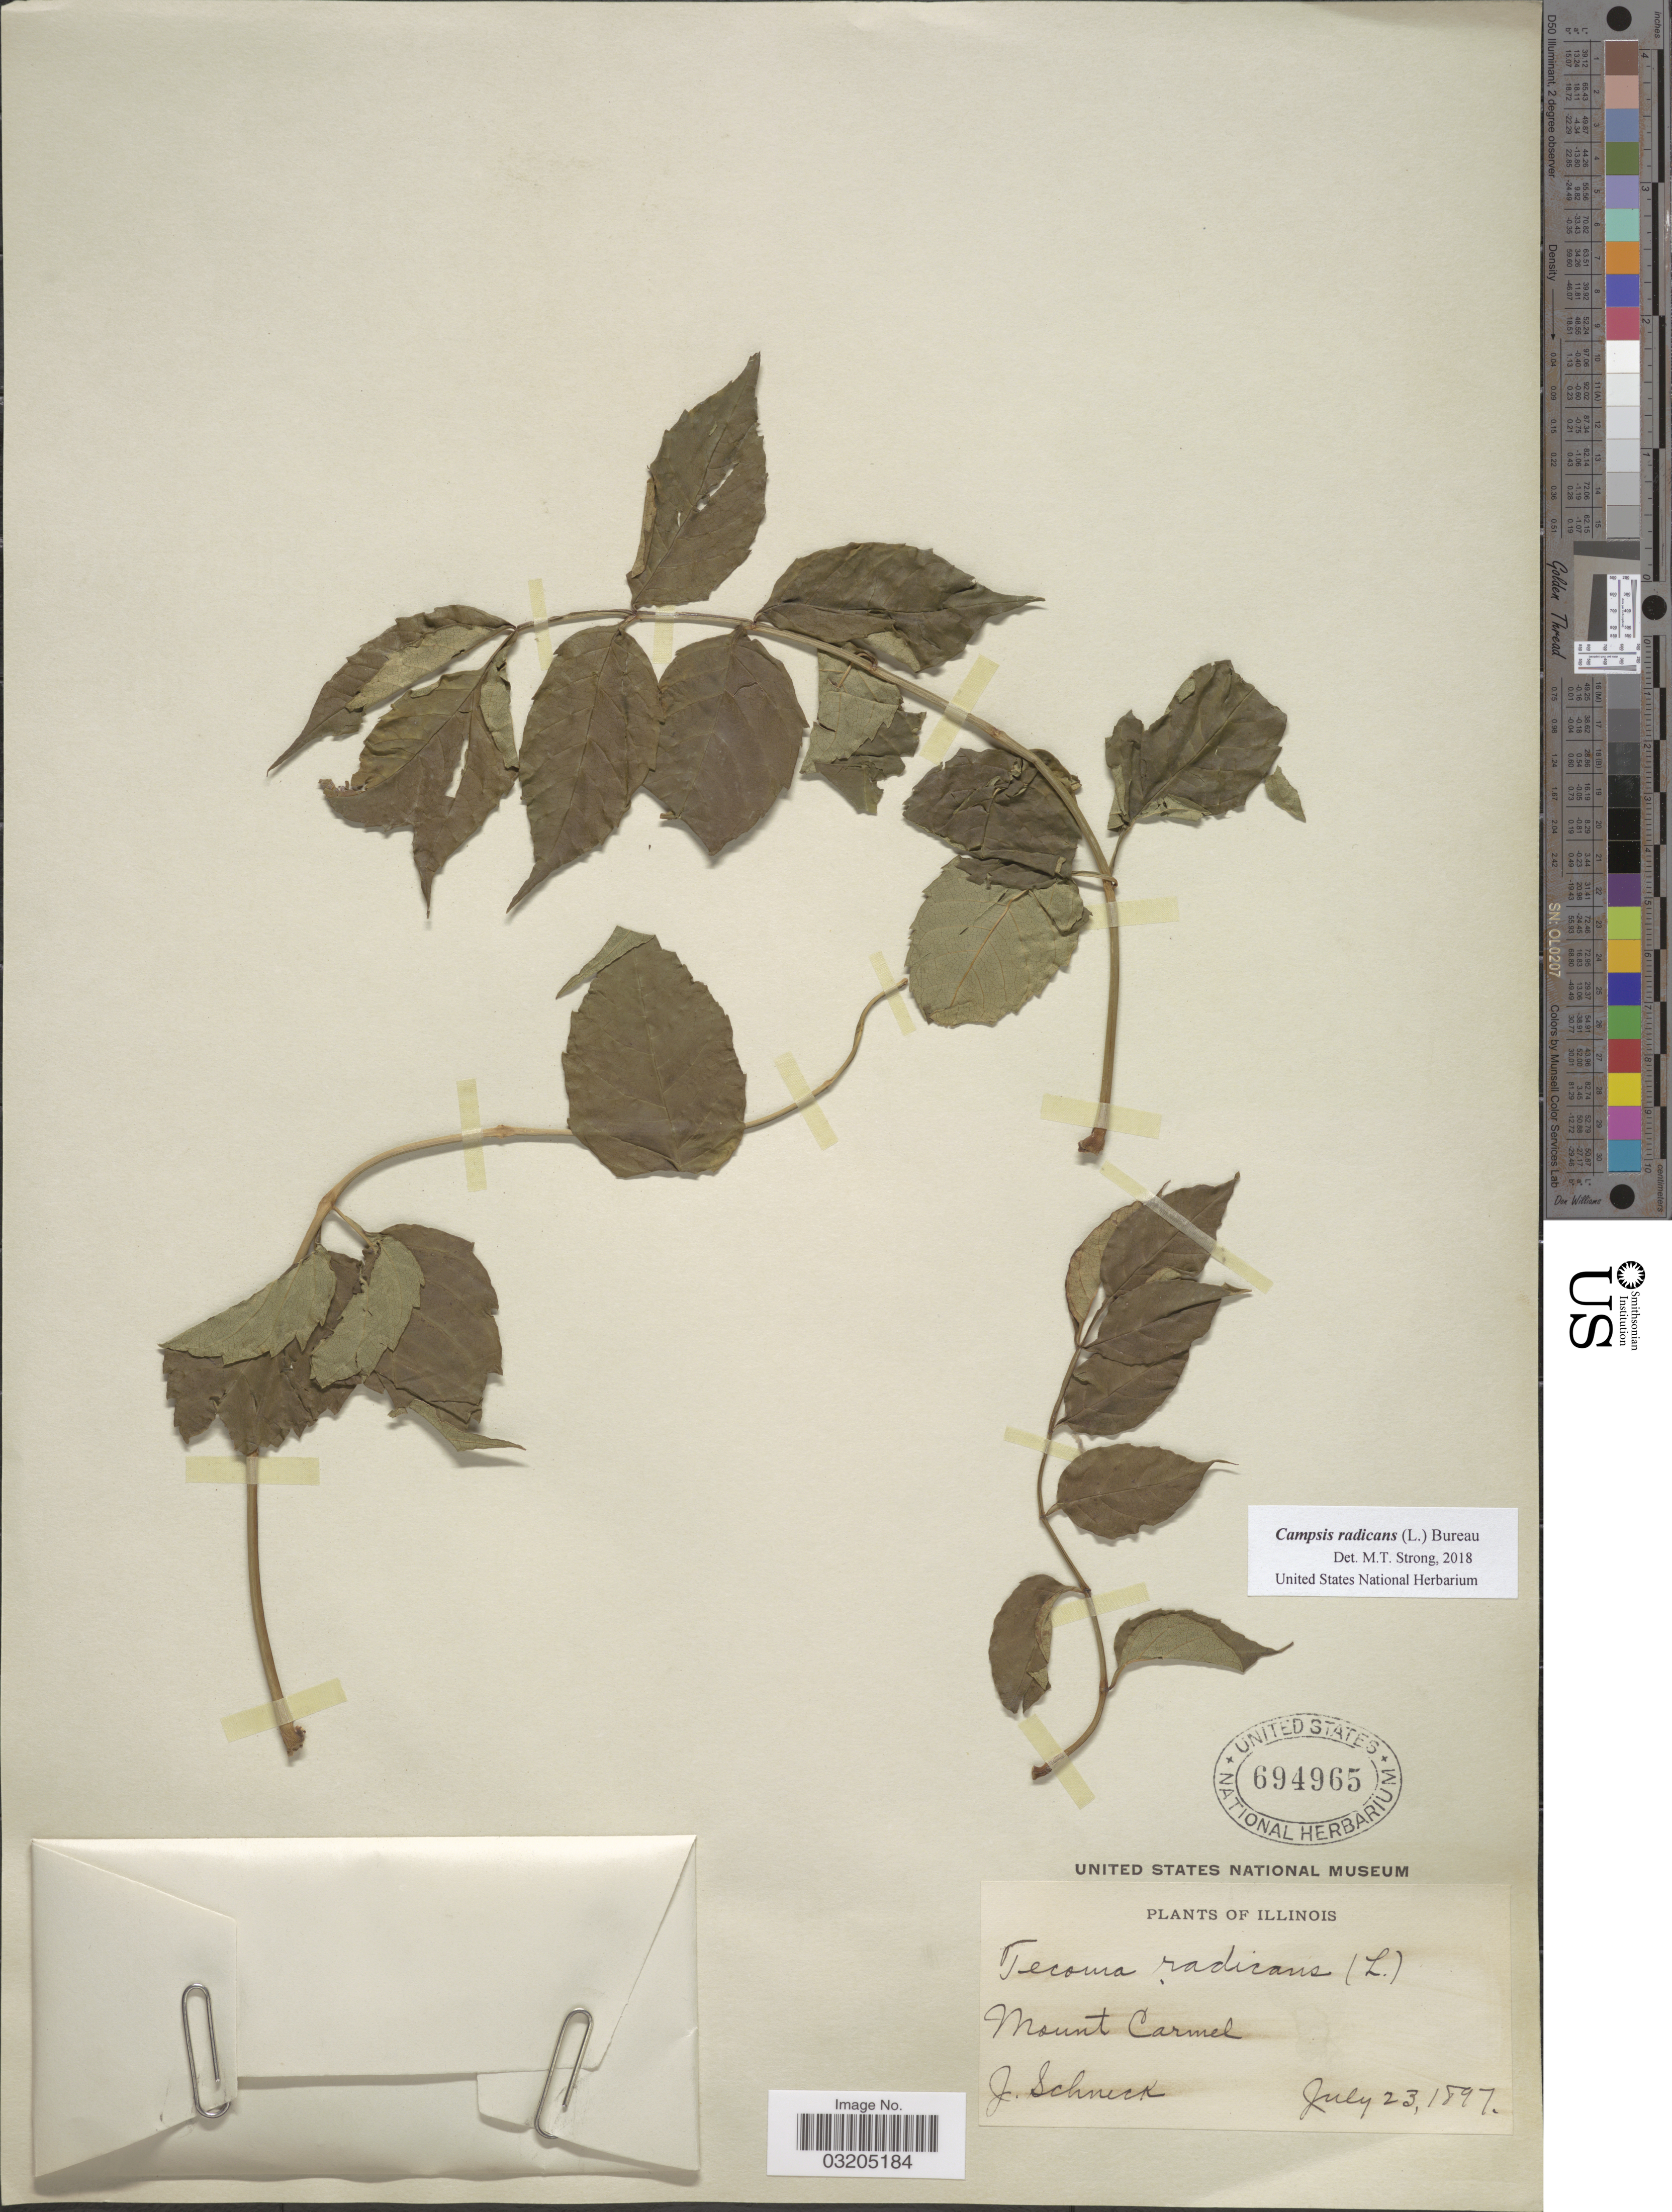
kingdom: Plantae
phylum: Tracheophyta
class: Magnoliopsida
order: Lamiales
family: Bignoniaceae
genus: Campsis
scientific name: Campsis radicans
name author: (L.) Seem.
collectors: J. Schneck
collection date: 1897-07-23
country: United States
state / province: Illinois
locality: Mount Carmel.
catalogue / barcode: US 694965